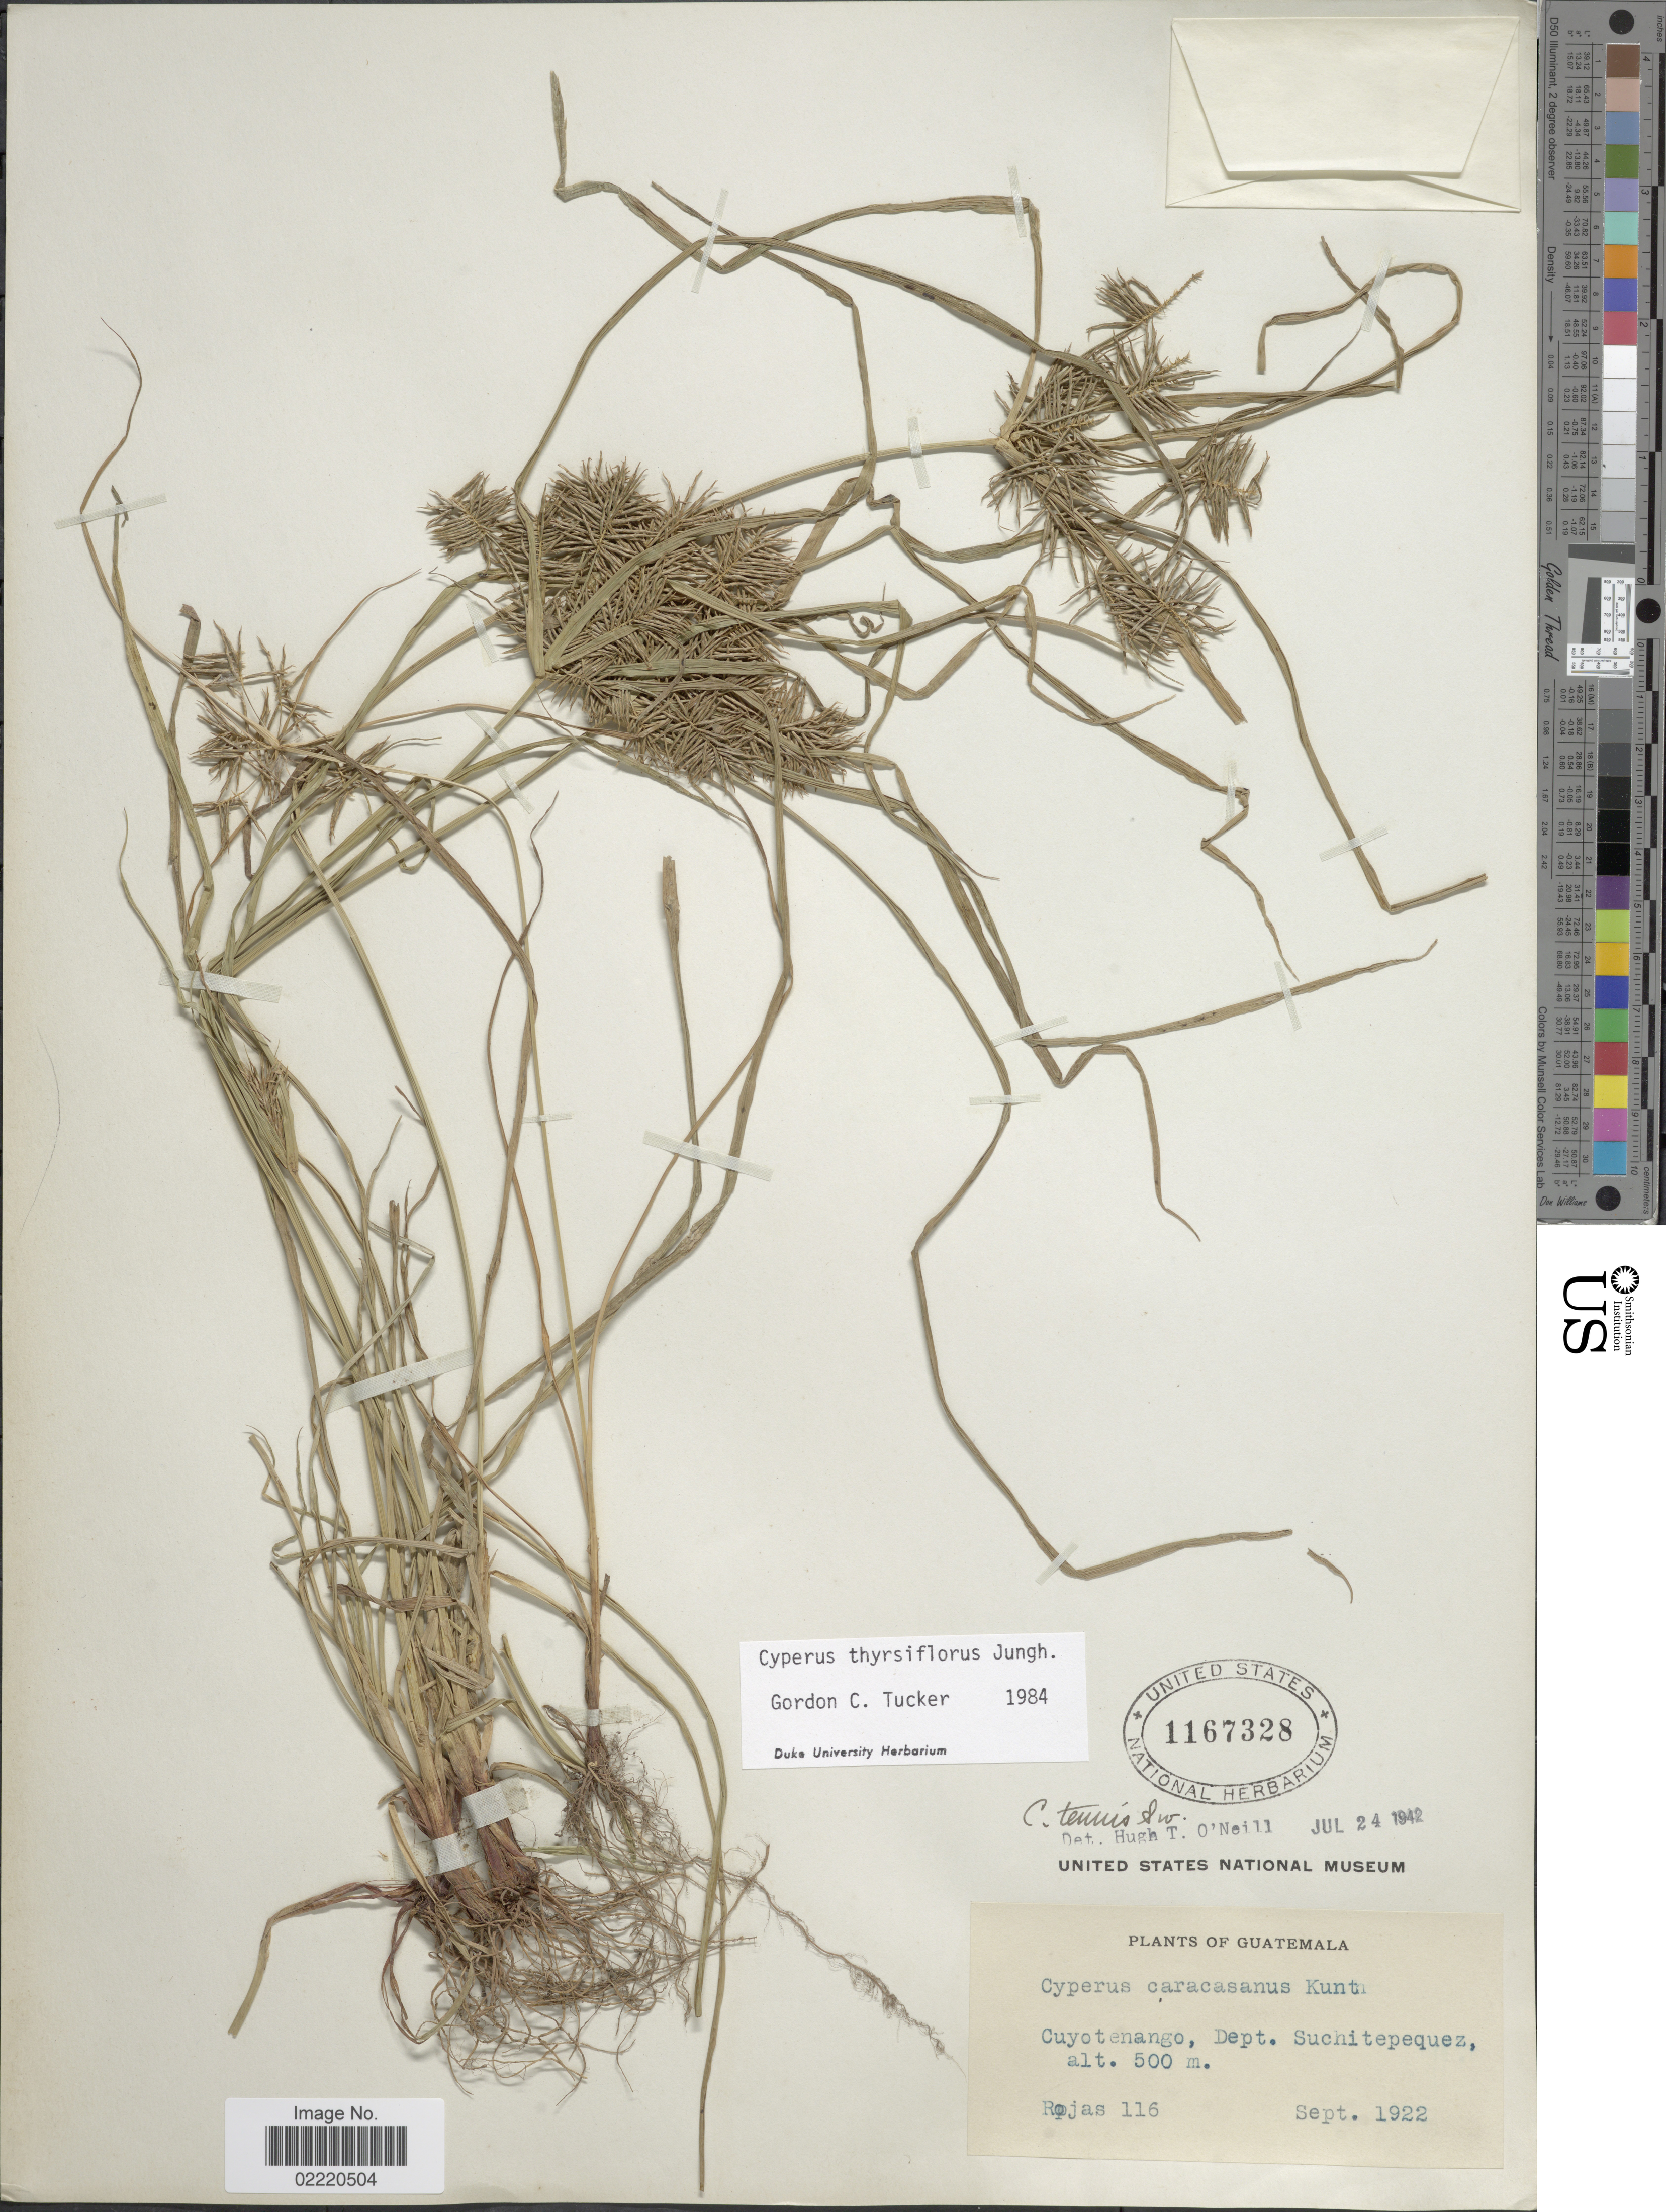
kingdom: Plantae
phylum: Tracheophyta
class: Liliopsida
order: Poales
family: Cyperaceae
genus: Cyperus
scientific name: Cyperus thyrsiflorus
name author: Jungh.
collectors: Rojas, --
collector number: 116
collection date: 1922-09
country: Guatemala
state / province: Suchitepéquez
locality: Cuyotenango.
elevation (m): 500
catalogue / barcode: US 1167328